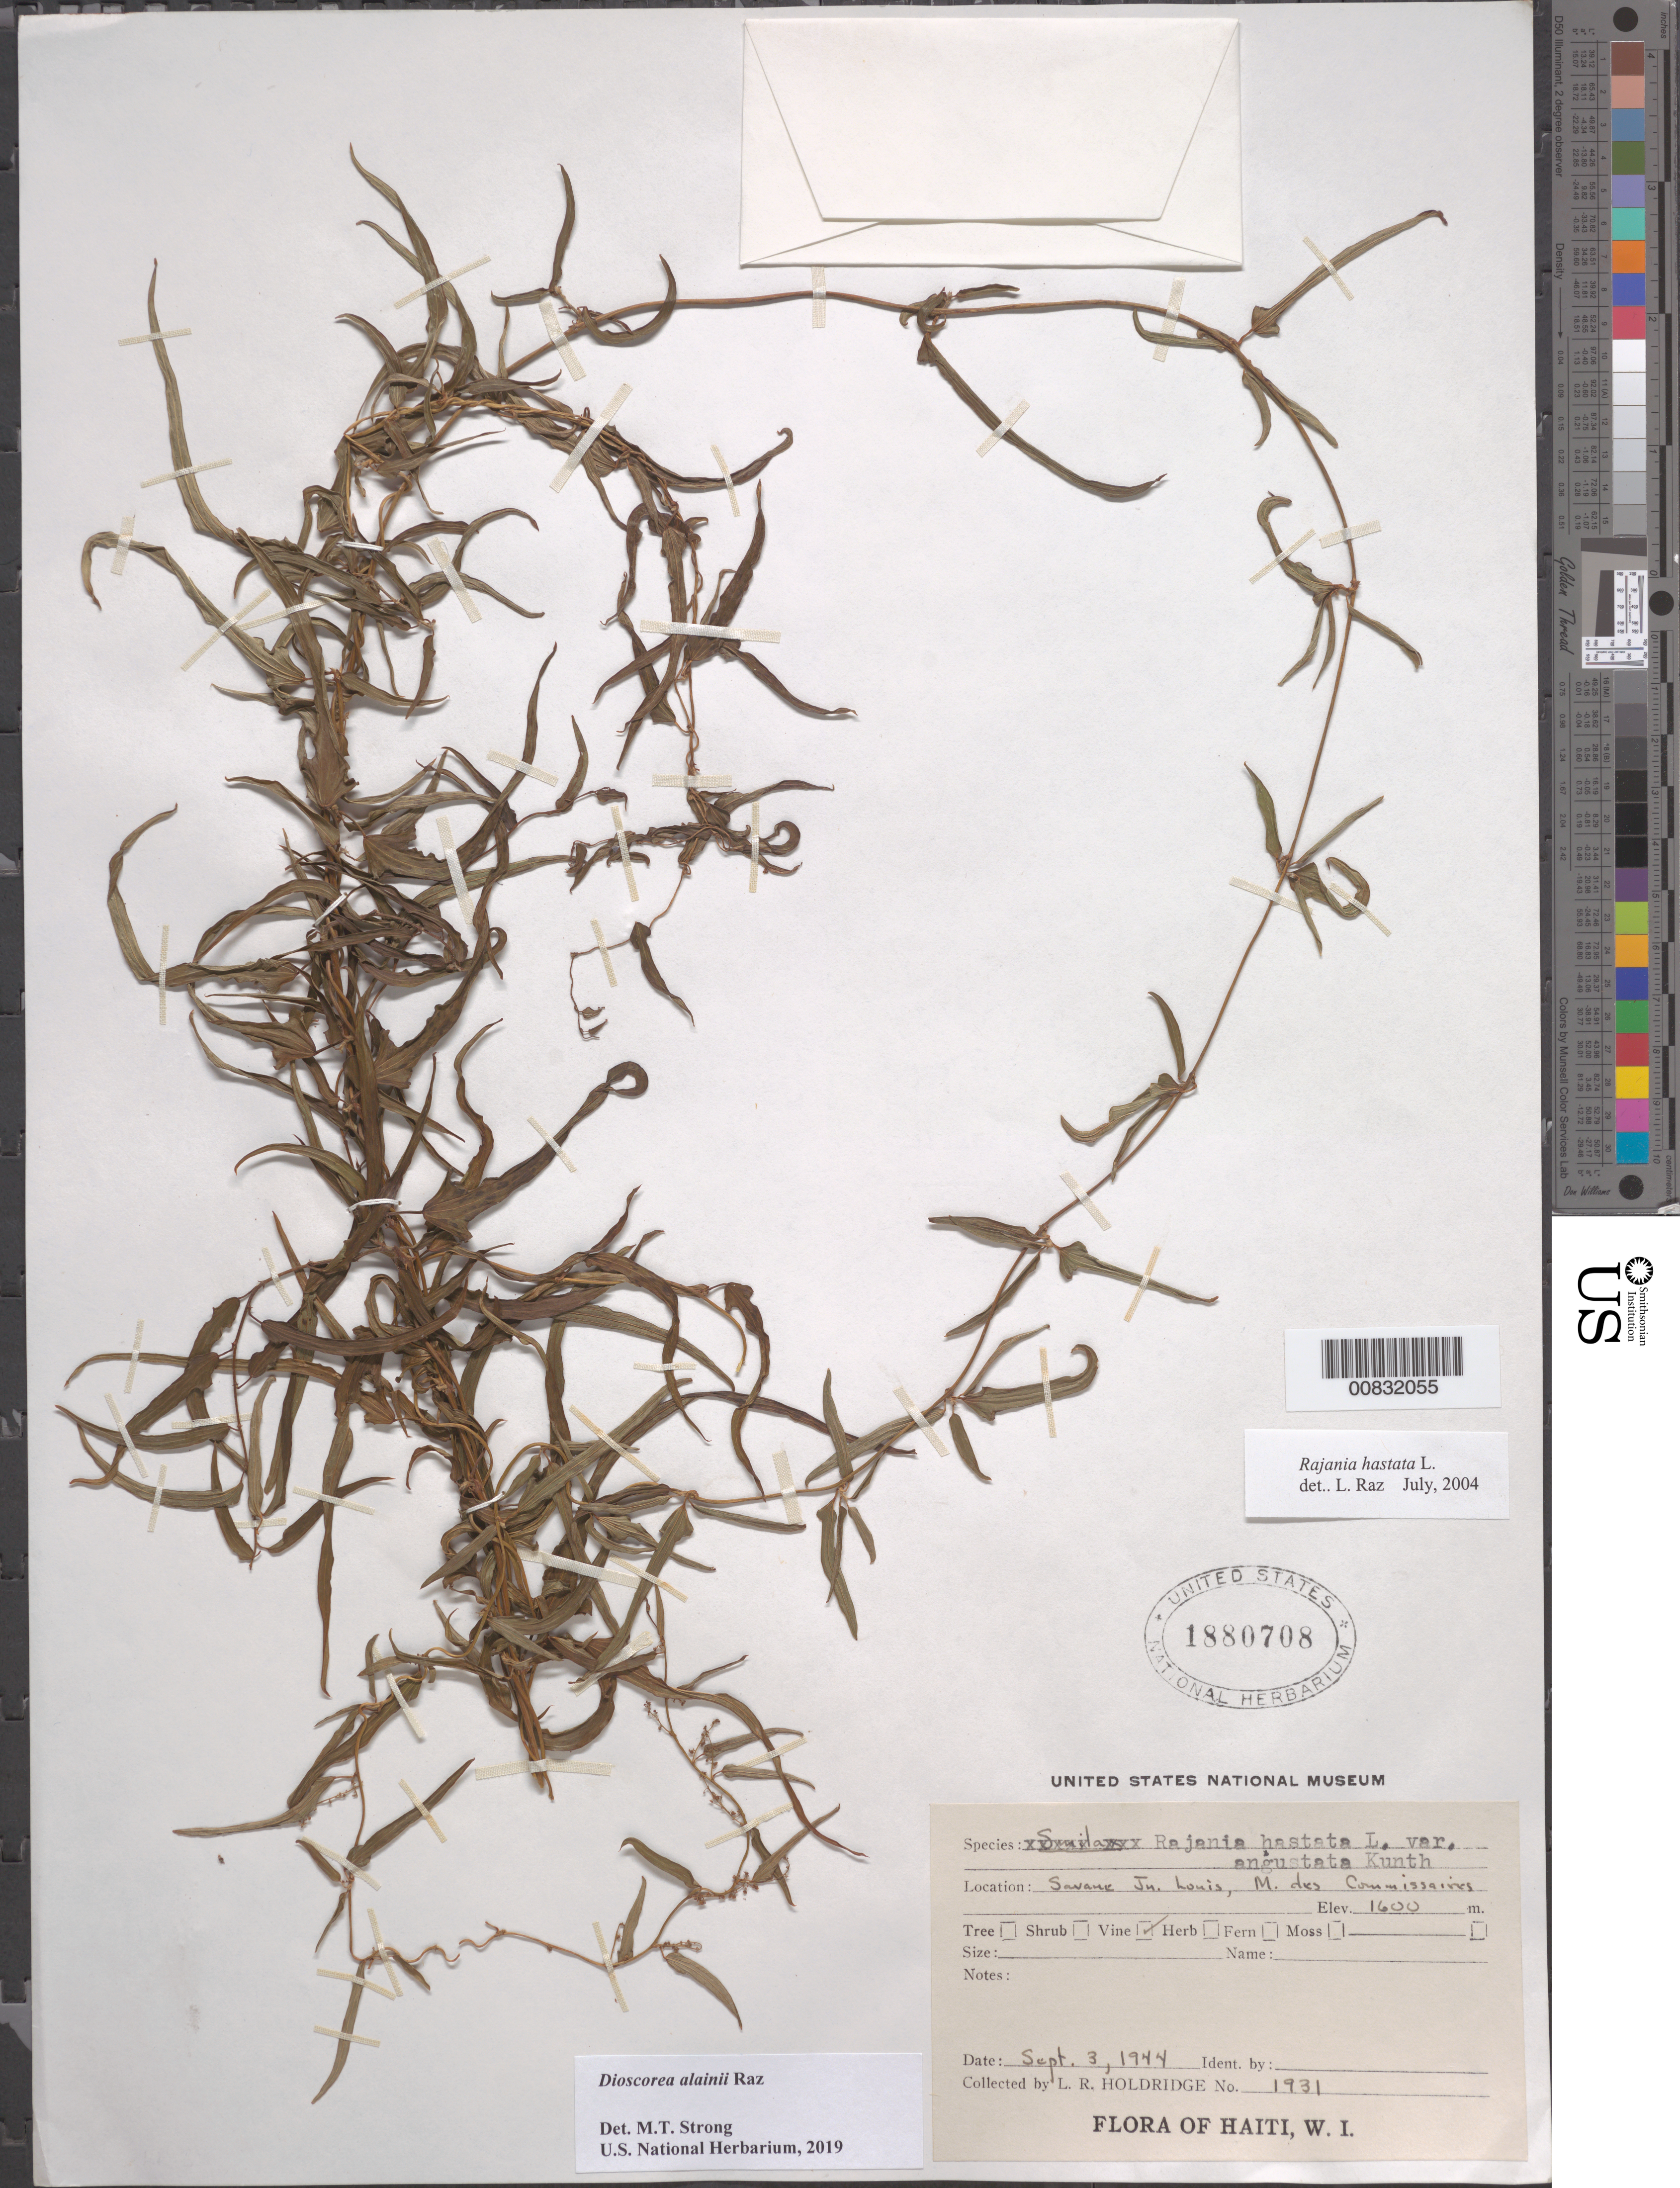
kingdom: Plantae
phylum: Tracheophyta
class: Liliopsida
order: Dioscoreales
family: Dioscoreaceae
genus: Dioscorea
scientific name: Dioscorea alainii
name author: Raz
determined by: Strong, M. T., (US), Smithsonian Institution - National Museum of Natural History (UNITED STATES)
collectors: L. Holdridge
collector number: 1931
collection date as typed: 03 Sep 1944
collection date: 1944-09-03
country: Haiti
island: Hispaniola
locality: Savane Jn. Louis, M. des Commissaires.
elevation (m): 1600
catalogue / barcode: US 1880708